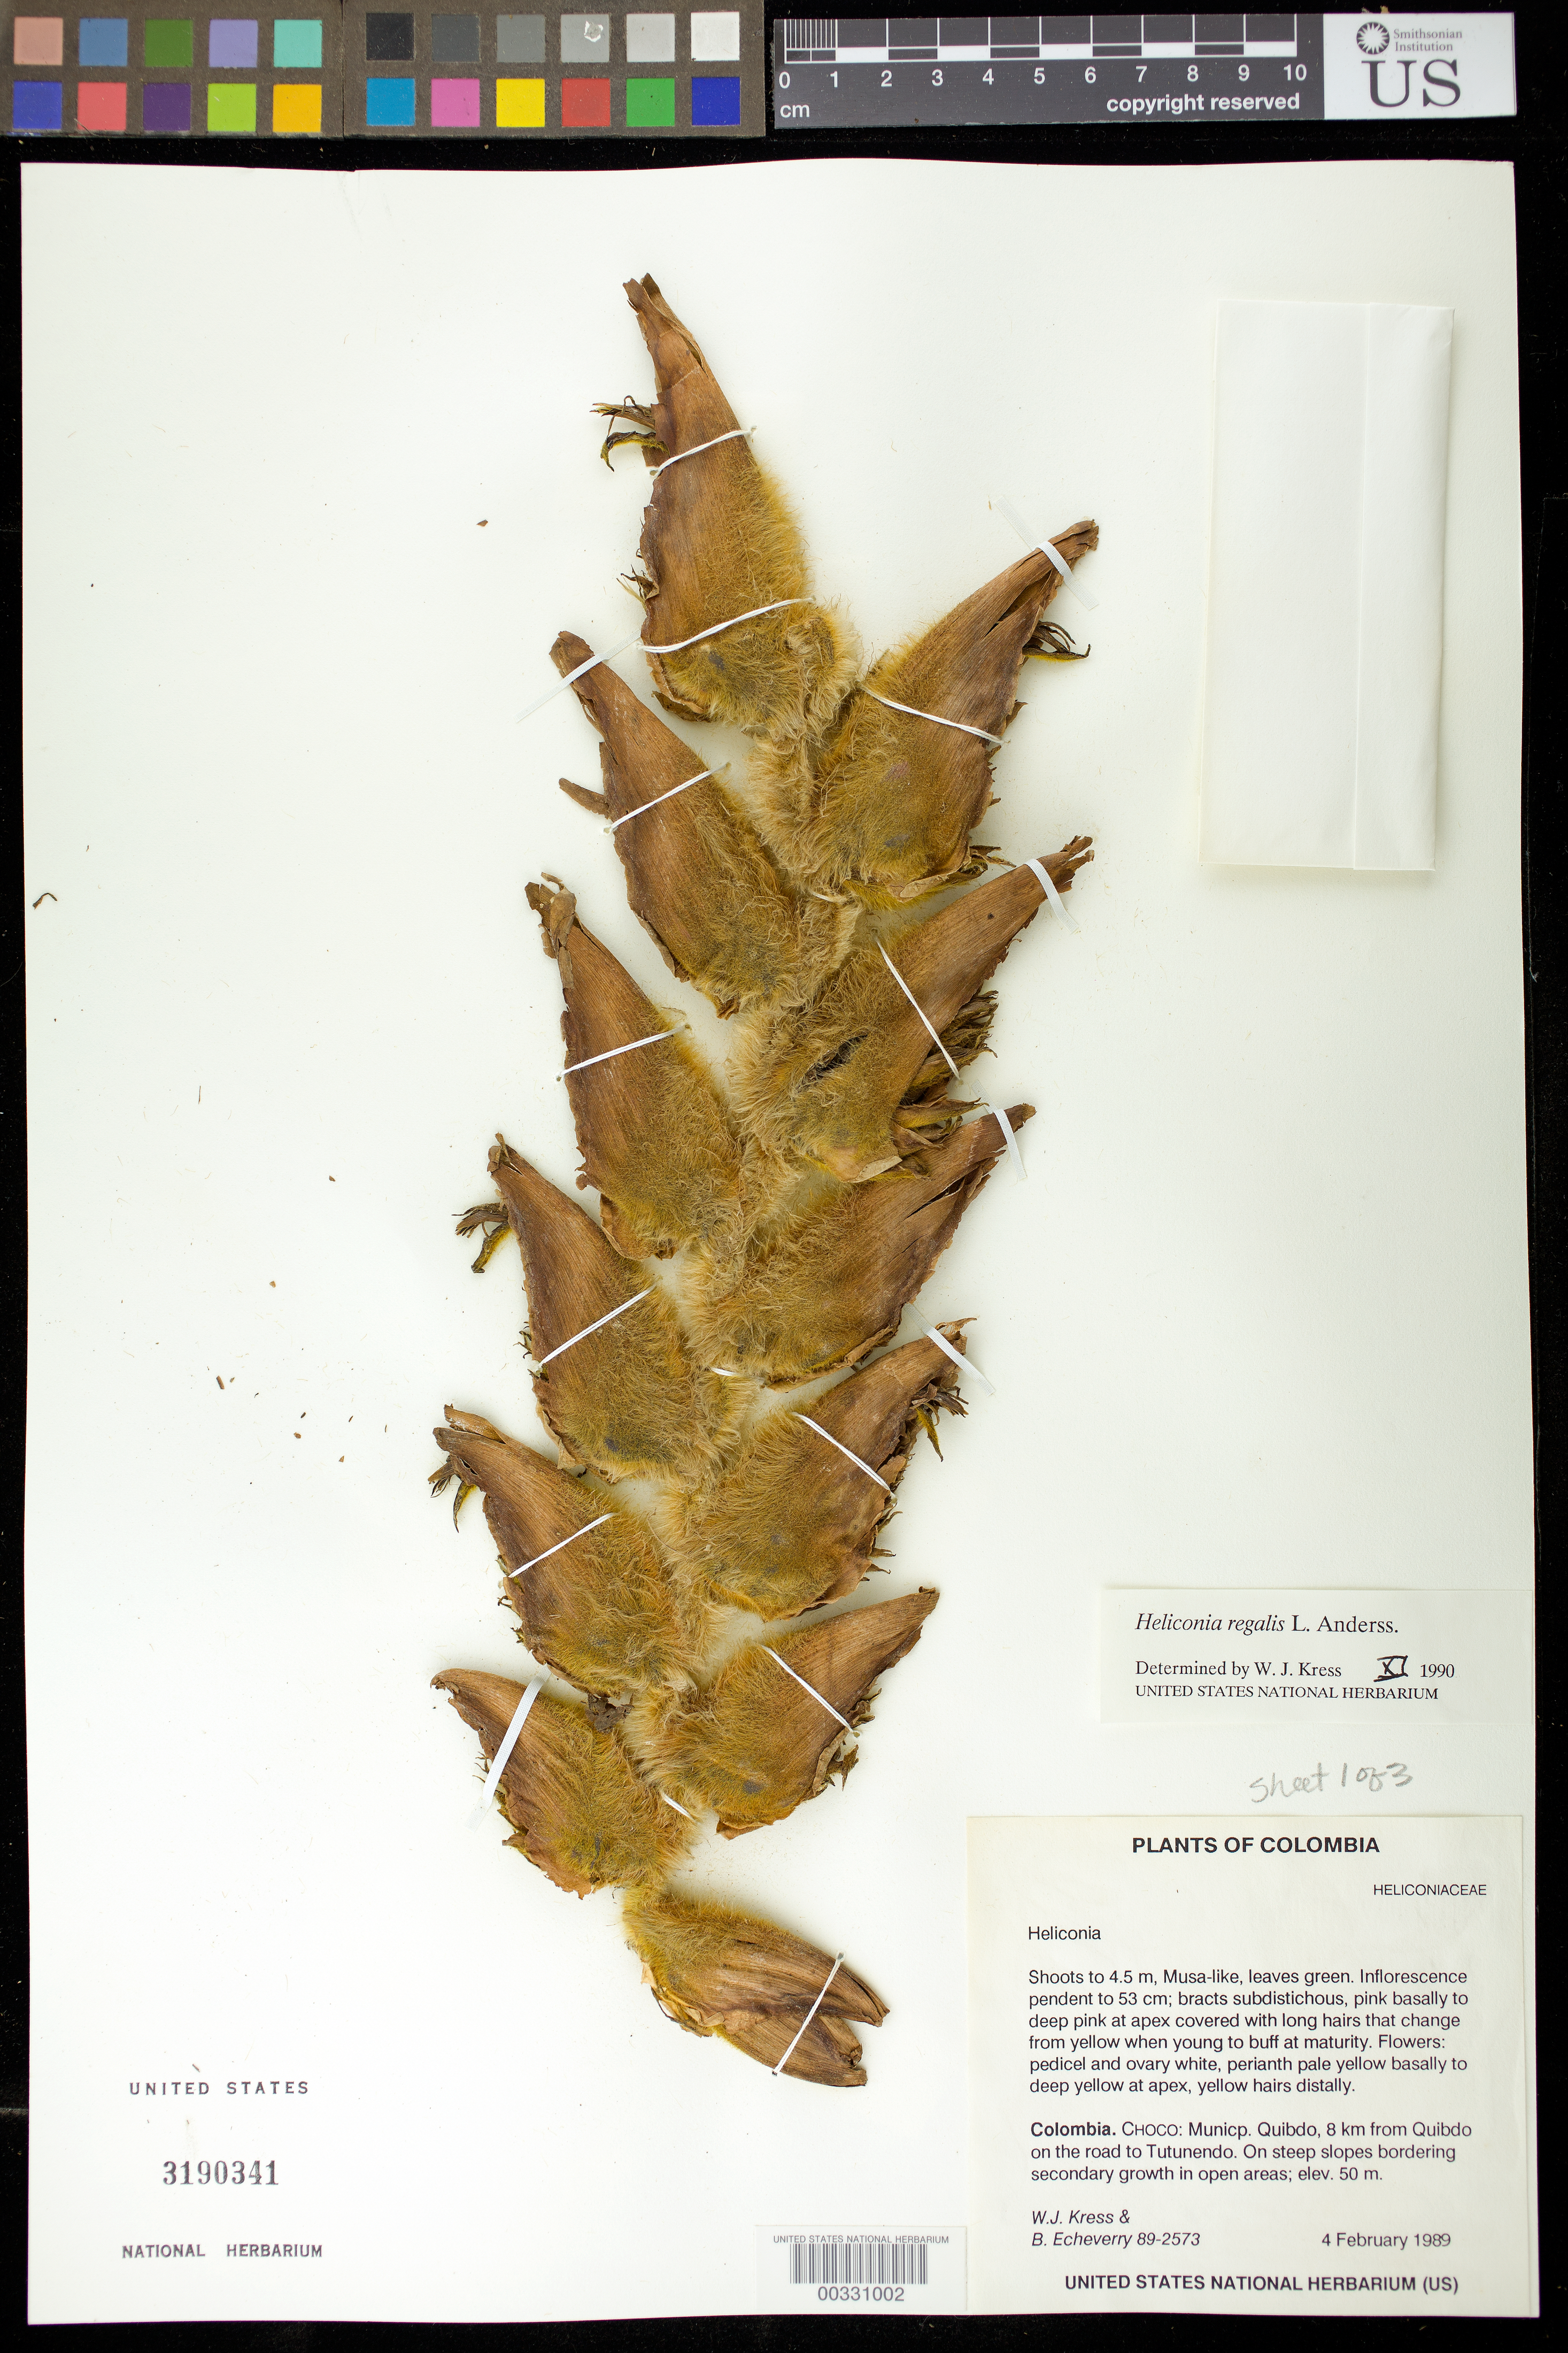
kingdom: Plantae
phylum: Tracheophyta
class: Liliopsida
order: Zingiberales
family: Heliconiaceae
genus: Heliconia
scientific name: Heliconia regalis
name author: L. Andersson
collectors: W. J. Kress & B. Echeverry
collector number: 89-2573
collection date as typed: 04 Feb 1989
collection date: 1989-02-04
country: Colombia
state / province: Chocó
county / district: Quibdó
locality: Mun of Quibdo, 8 km from Quibdo on road to TutUnendo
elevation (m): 50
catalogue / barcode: US 3190341